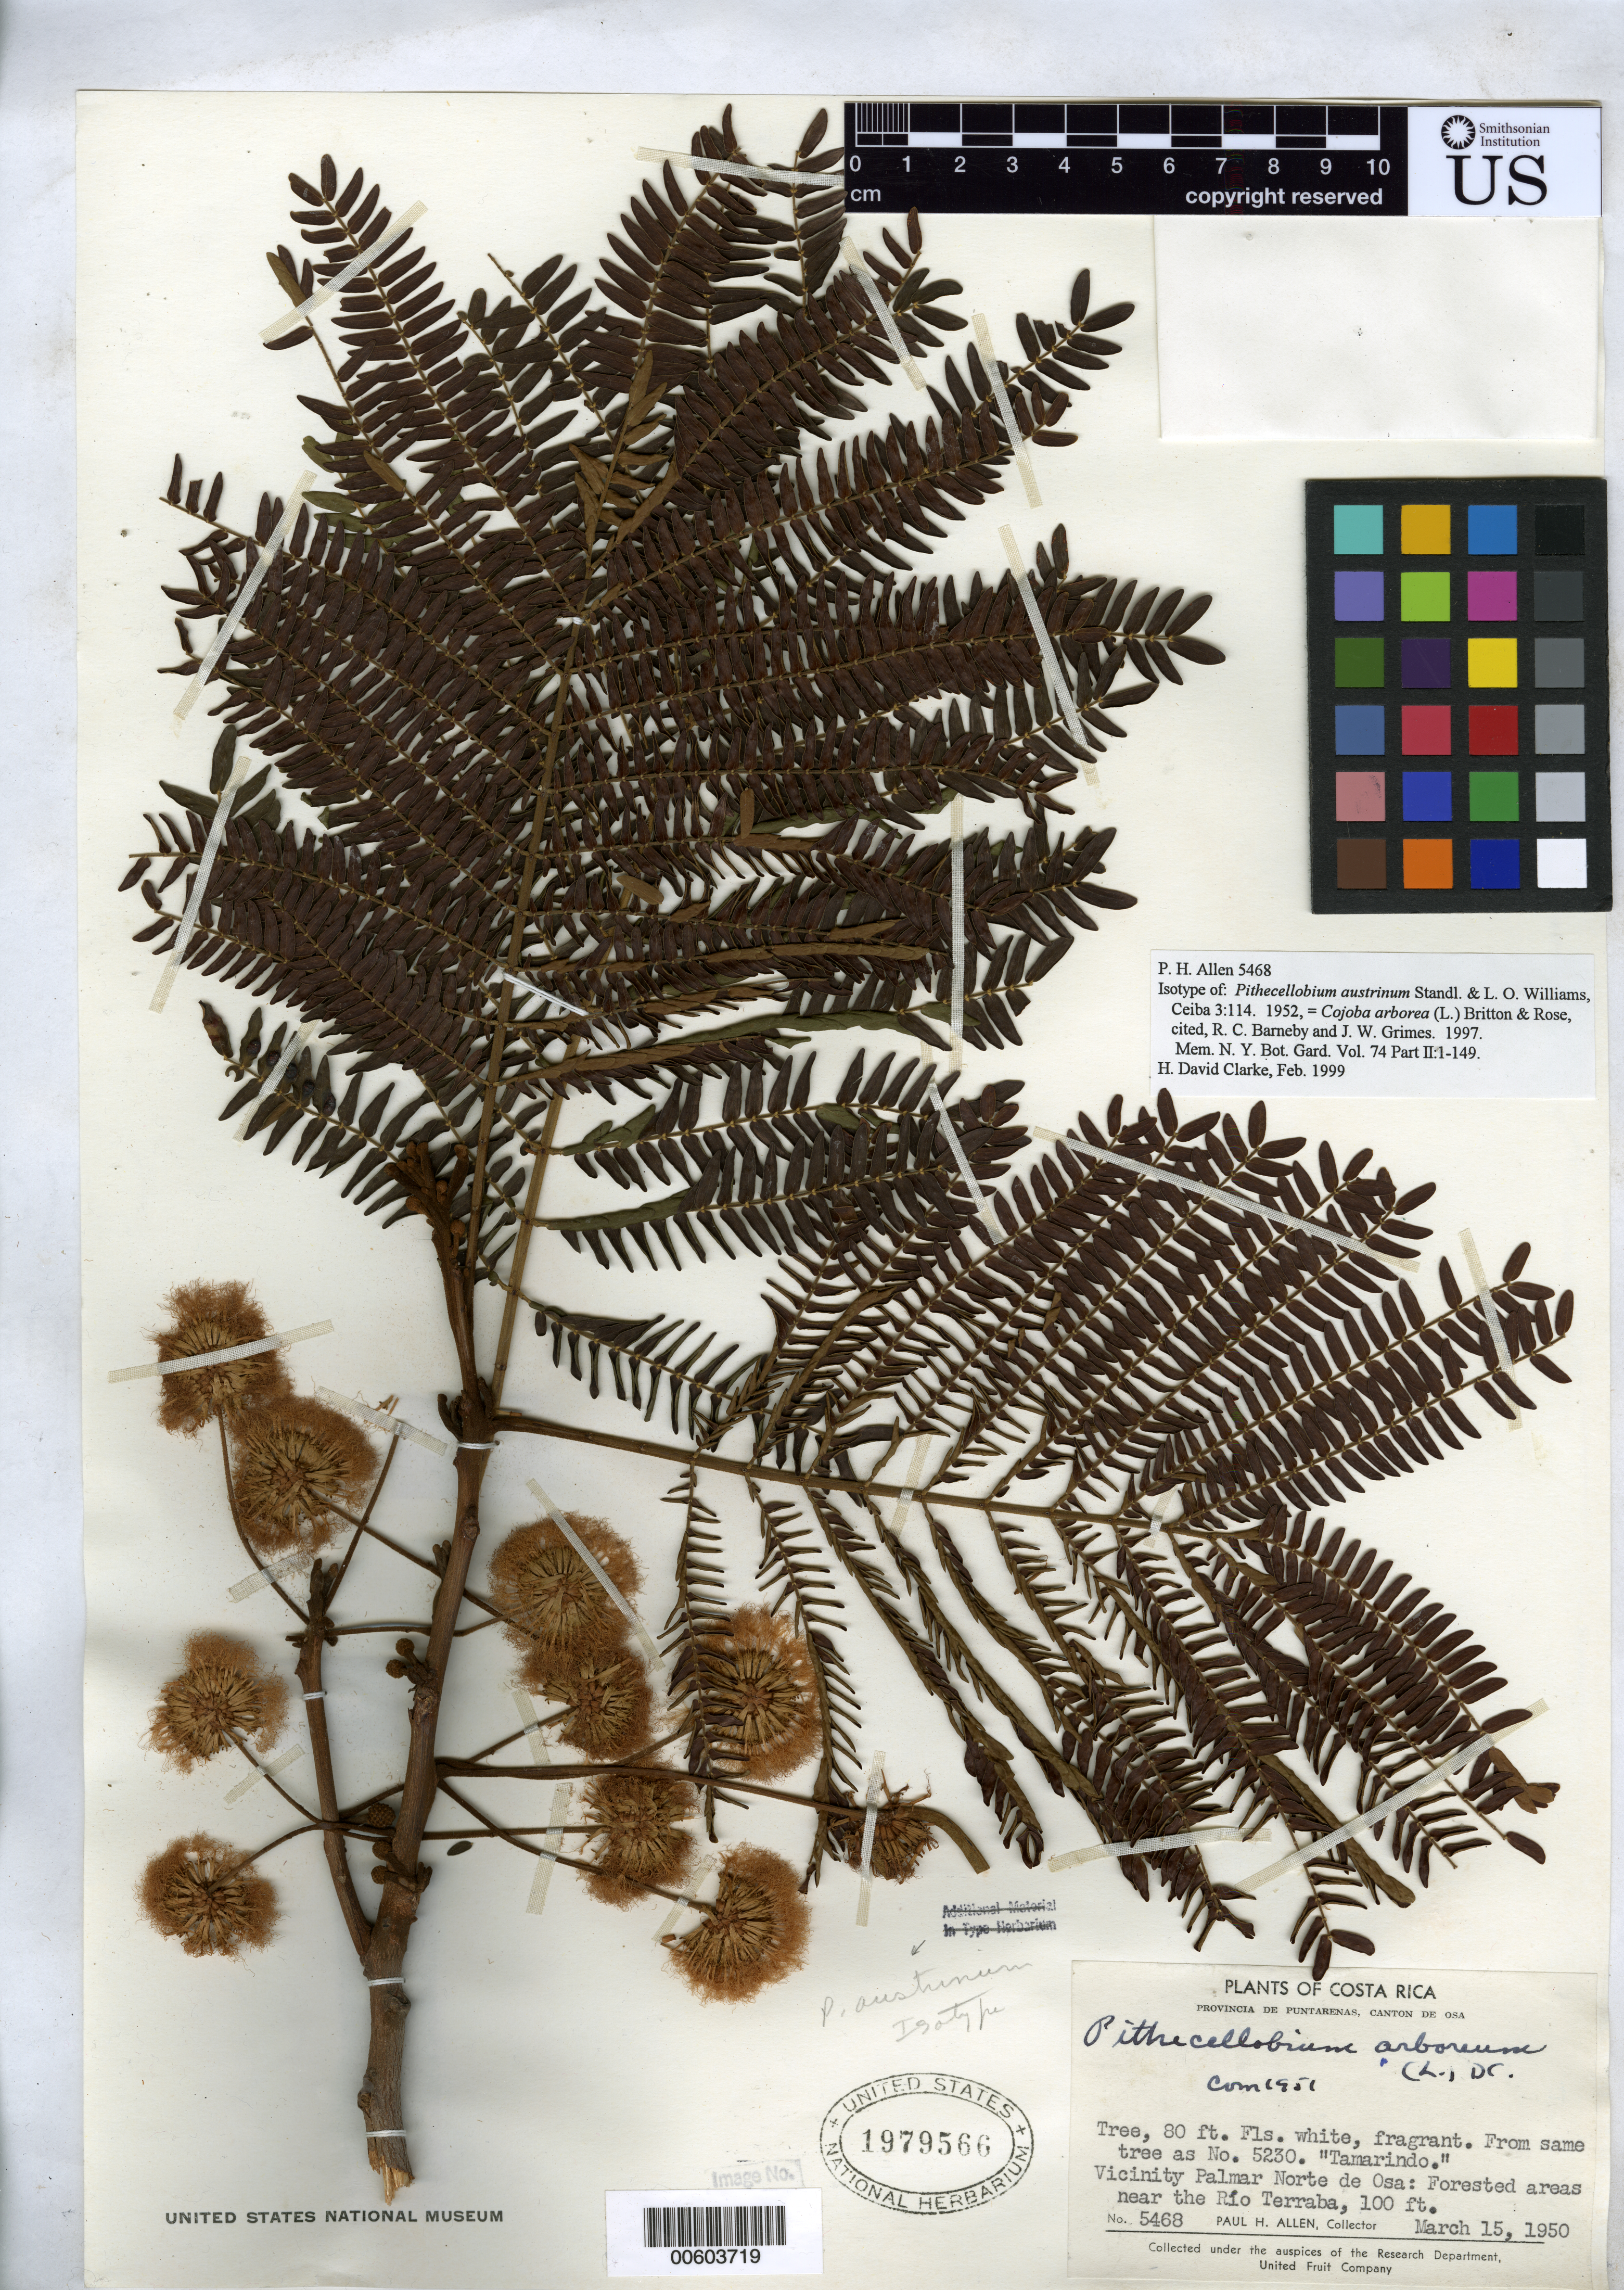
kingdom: Plantae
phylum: Tracheophyta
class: Magnoliopsida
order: Fabales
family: Fabaceae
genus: Pithecellobium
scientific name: Pithecellobium austrinum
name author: Standl. & L.O. Williams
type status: Isotype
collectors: P. H. Allen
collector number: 5468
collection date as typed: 15 Mar 1950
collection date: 1950-03-15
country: Costa Rica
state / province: Puntarenas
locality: Canton de Osa, vicinity of Palmar Norte de Osa, near Rio Terraba.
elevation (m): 30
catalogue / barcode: US 1979566